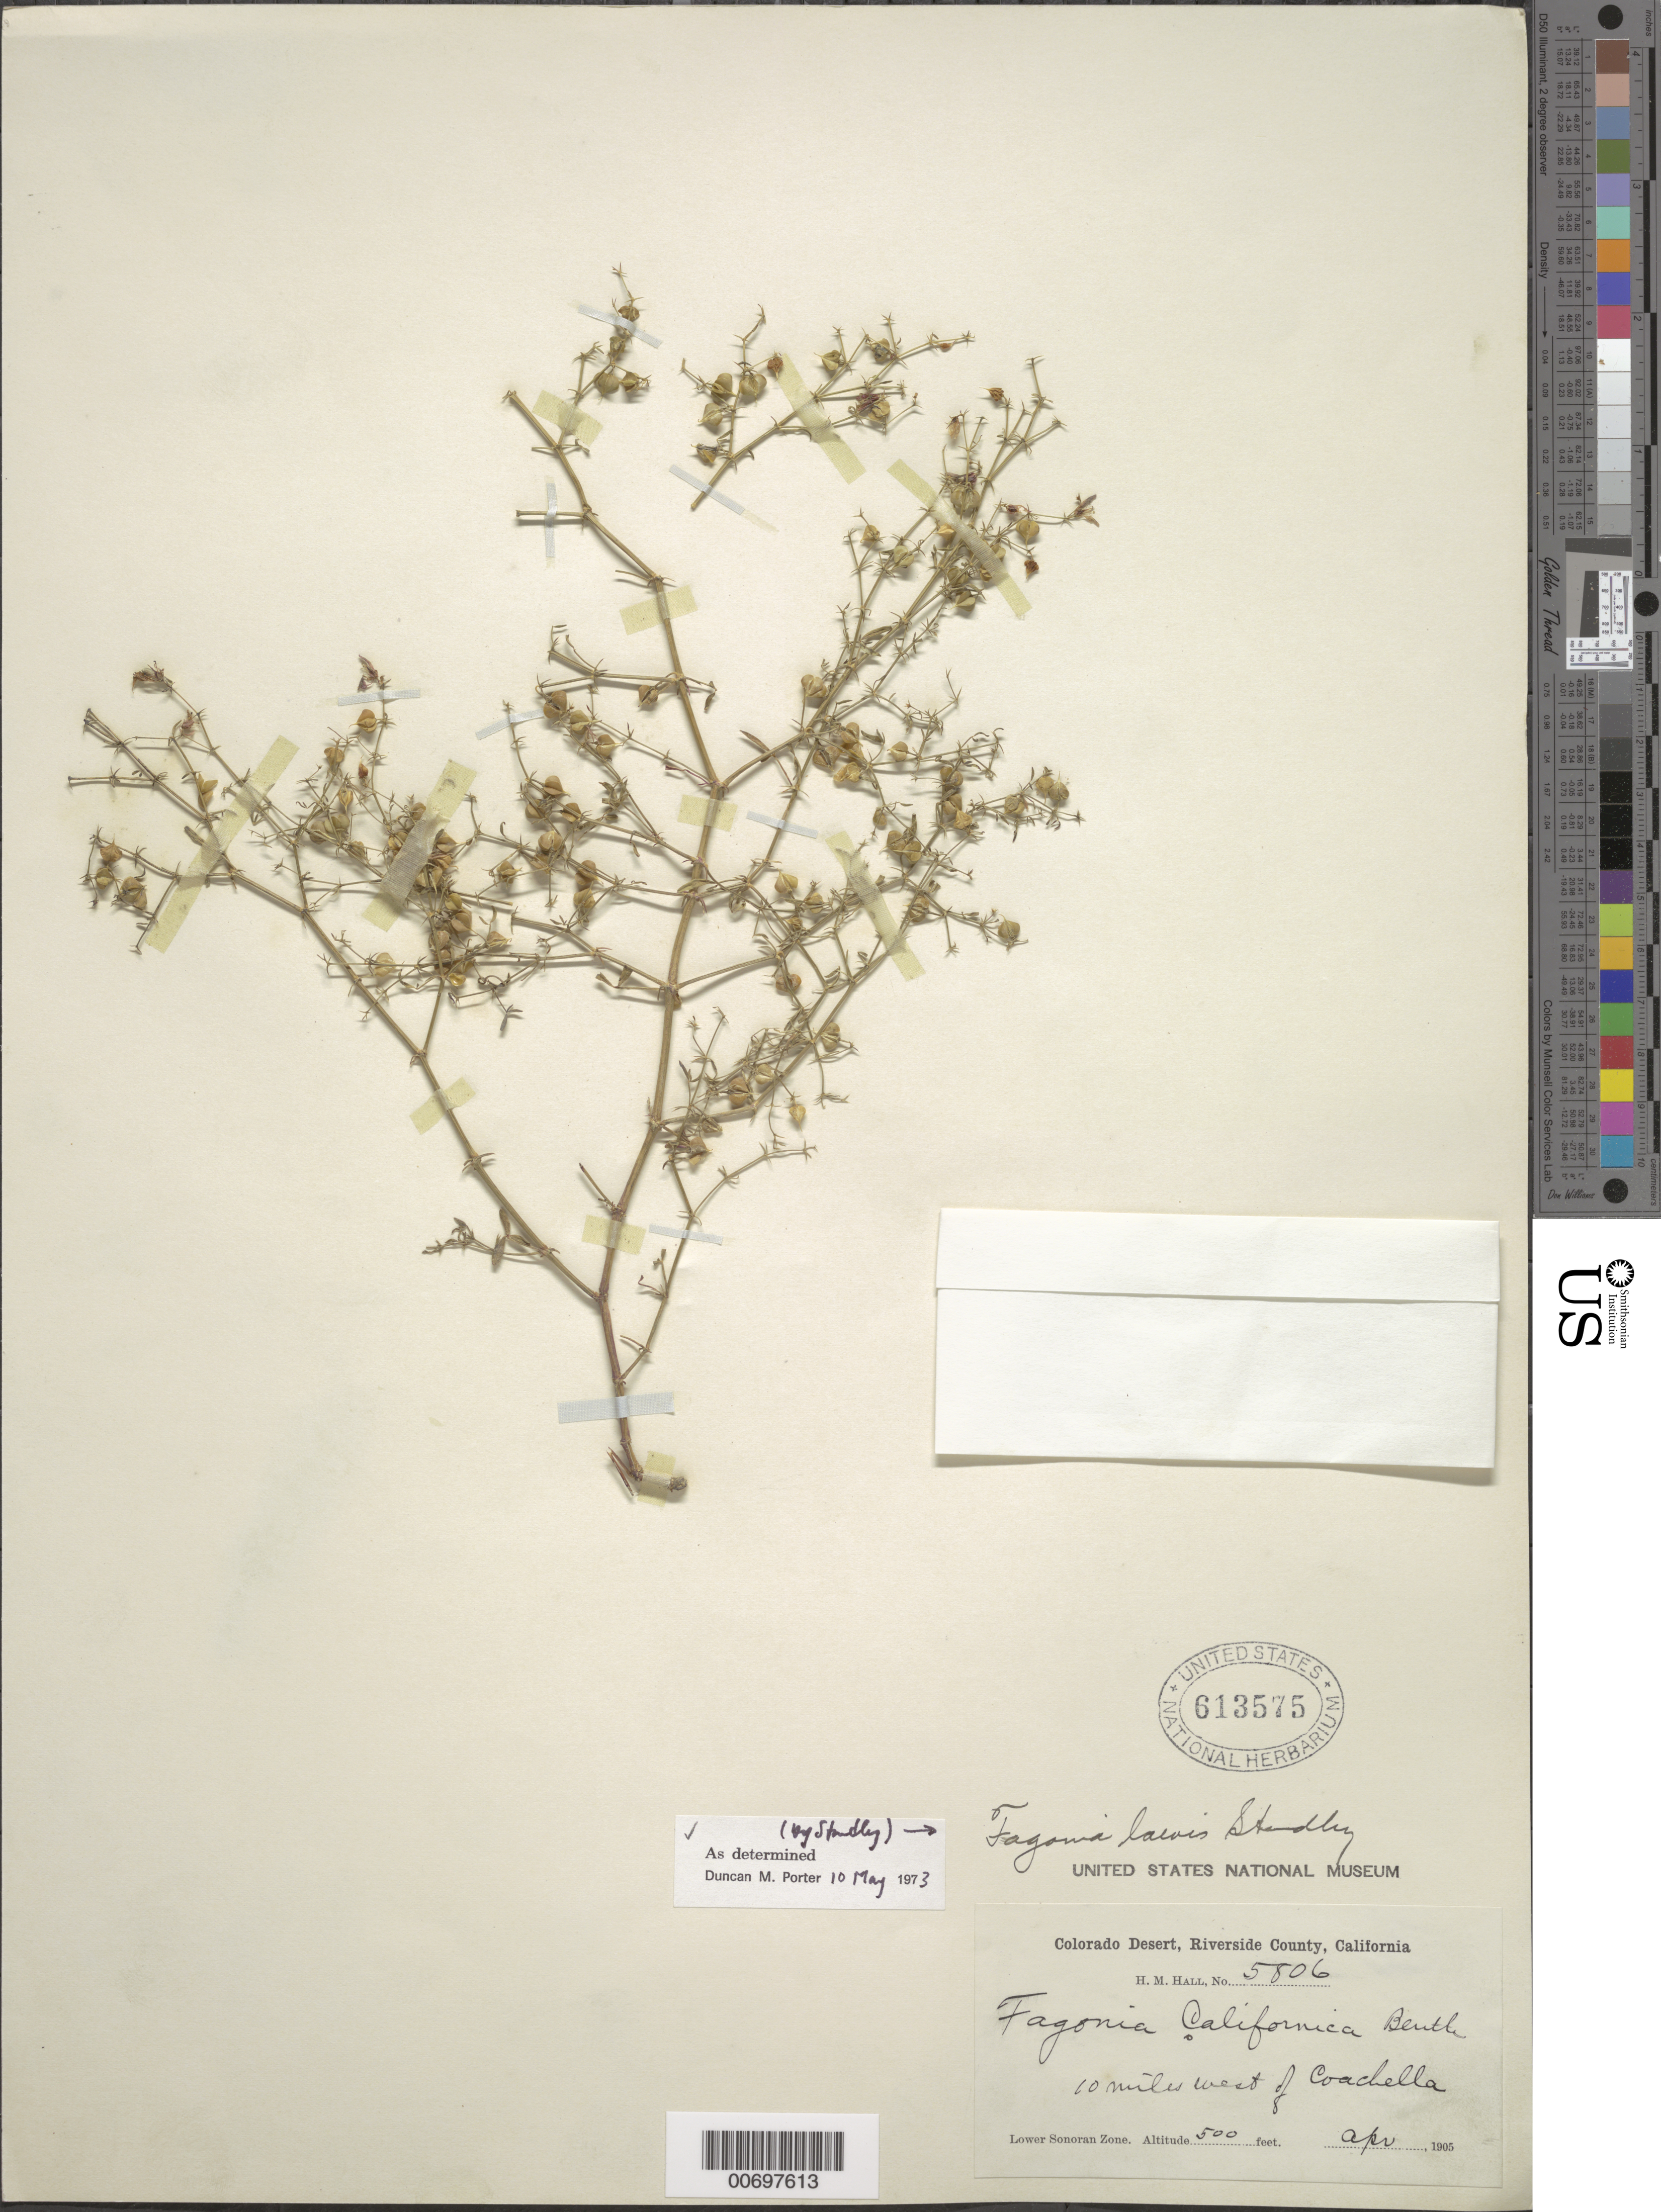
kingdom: Plantae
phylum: Tracheophyta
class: Magnoliopsida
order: Zygophyllales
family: Zygophyllaceae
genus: Fagonia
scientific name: Fagonia laevis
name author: Standl.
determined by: Porter, D. M.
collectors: H. M. Hall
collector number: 5806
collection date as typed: Apr 1905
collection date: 1905-04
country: United States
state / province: California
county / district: Riverside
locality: Colorado Desert, 10 miles west of Coachella.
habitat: Lower Sonoran Zone.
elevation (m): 152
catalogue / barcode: US 613575